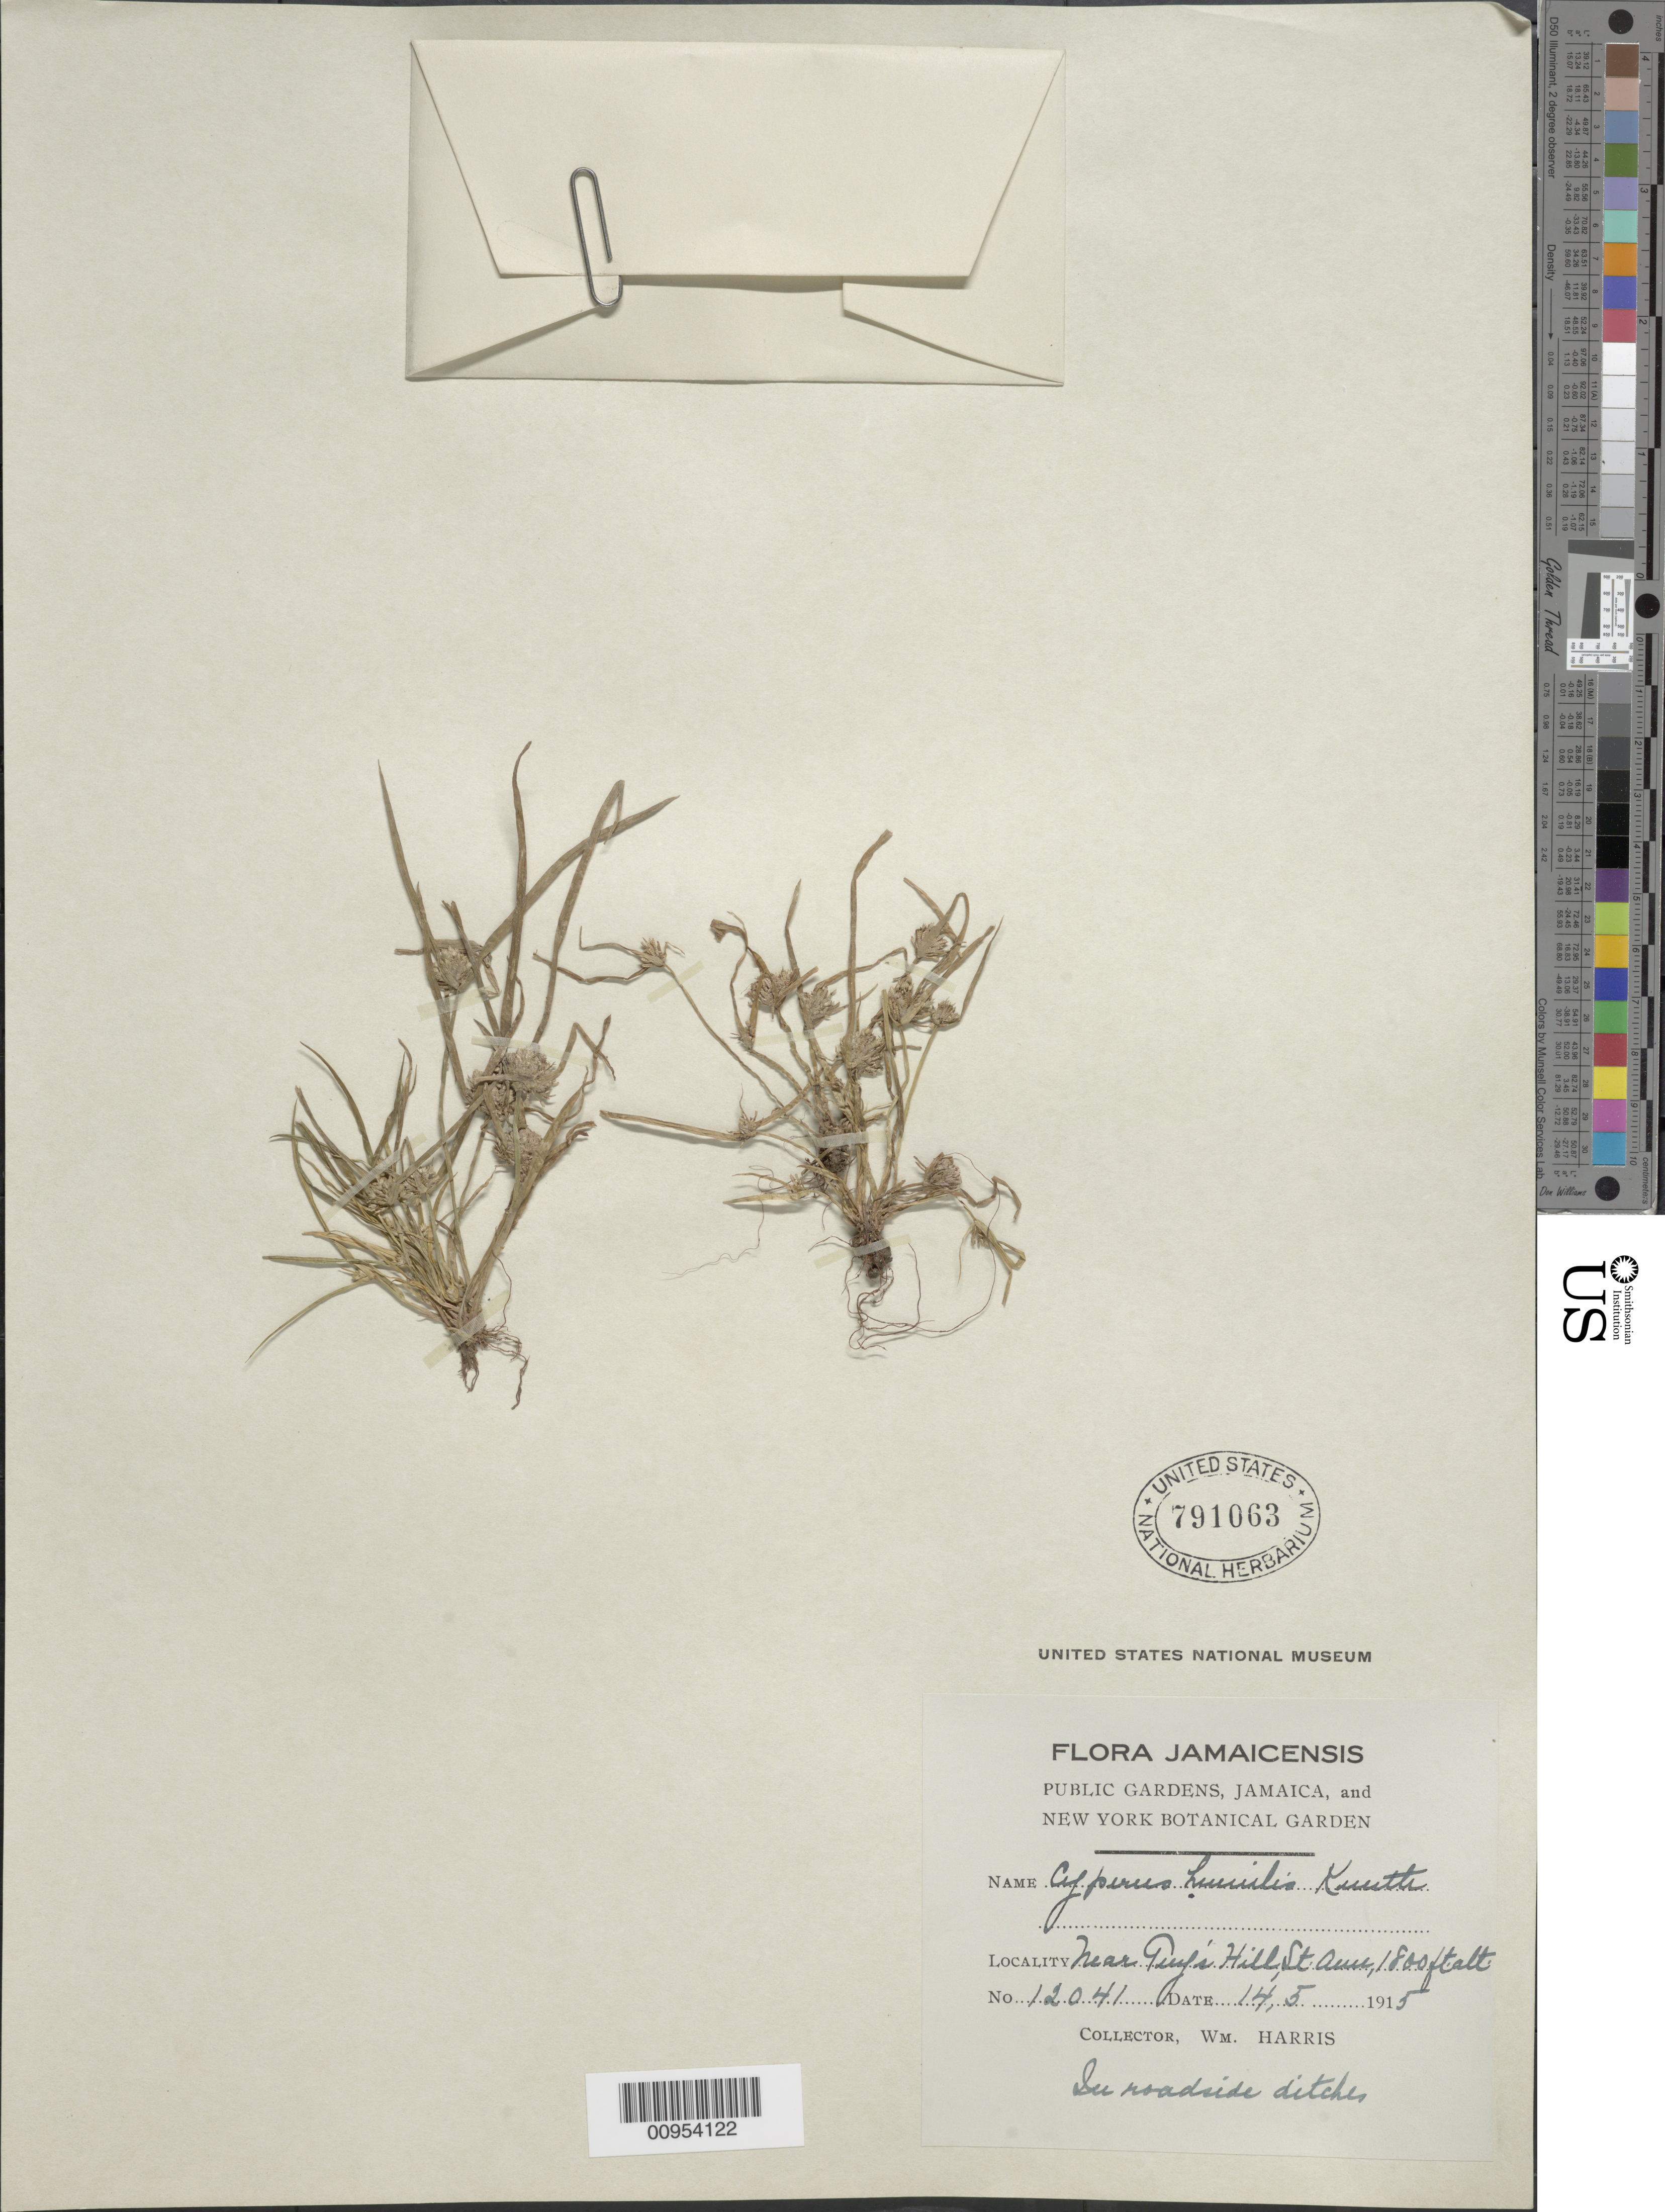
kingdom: Plantae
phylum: Tracheophyta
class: Liliopsida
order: Poales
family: Cyperaceae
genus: Cyperus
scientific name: Cyperus humilis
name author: Kunth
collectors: W. H. Harris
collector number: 12041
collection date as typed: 14 May 1915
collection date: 1915-05-14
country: Jamaica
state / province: Saint Ann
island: Jamaica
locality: Near Grey's Hill, roadside ditches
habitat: In roadside ditches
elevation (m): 549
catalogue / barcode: US 791063